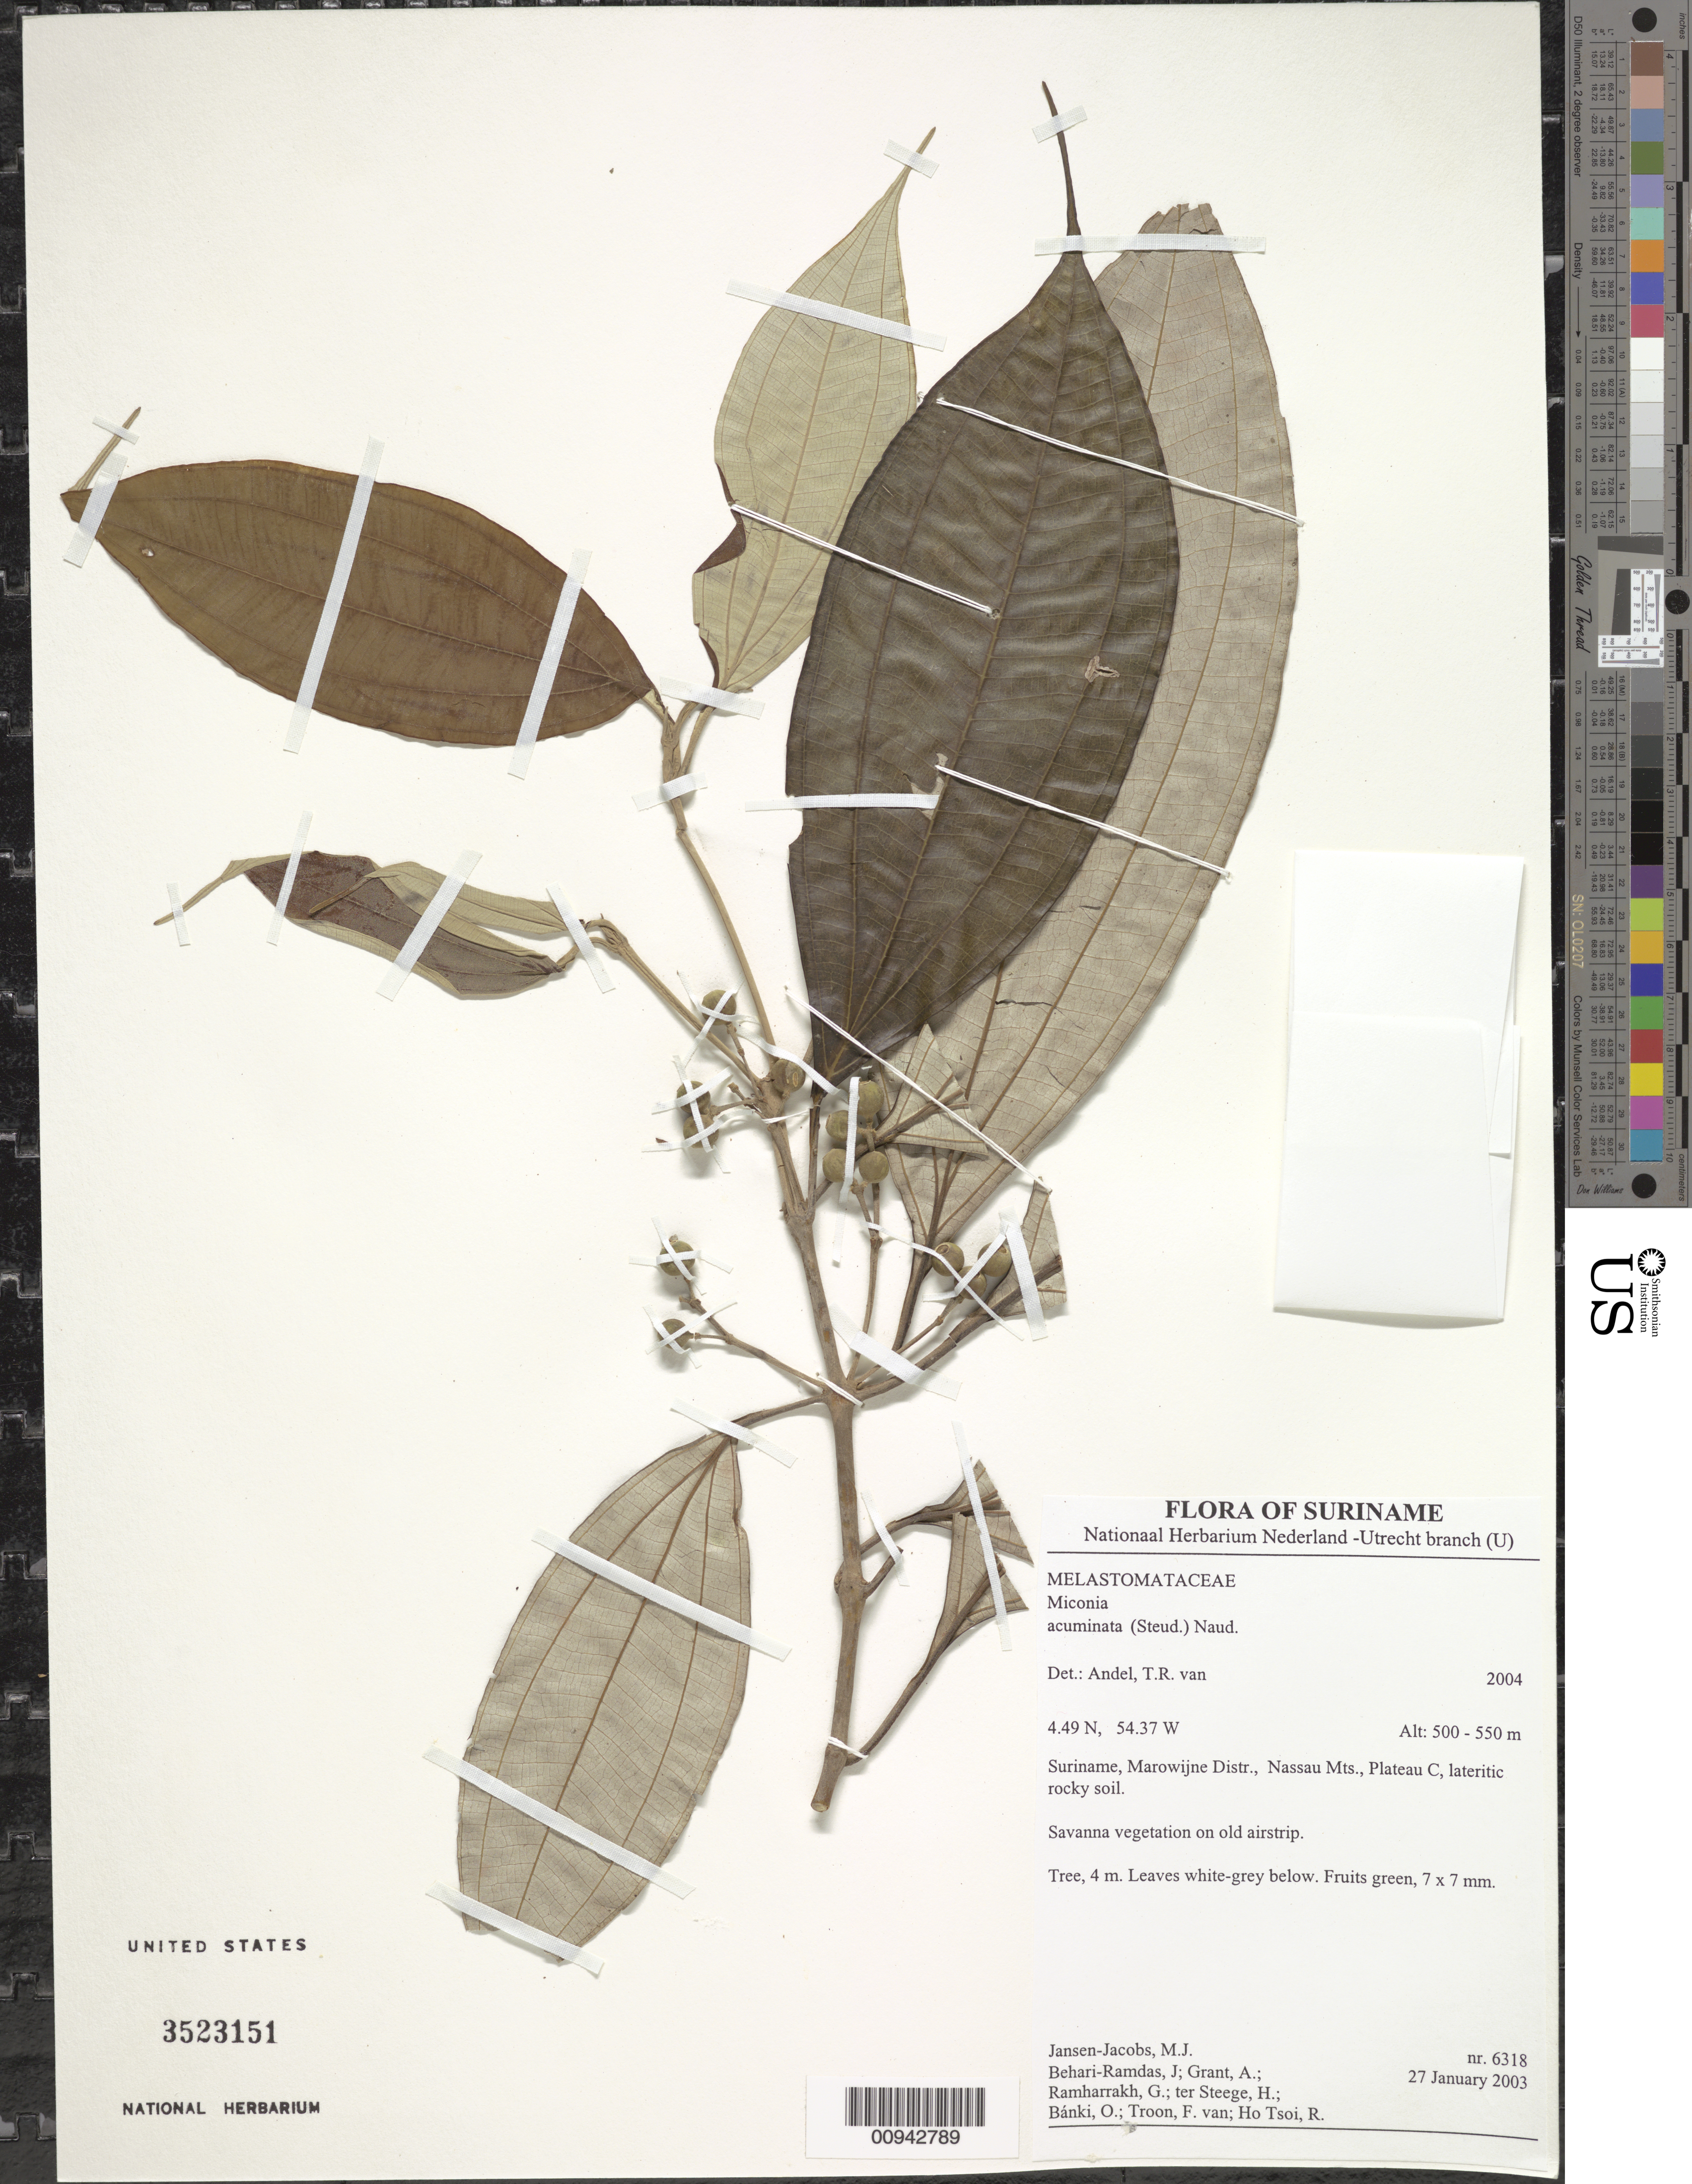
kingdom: Plantae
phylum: Tracheophyta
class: Magnoliopsida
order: Myrtales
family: Melastomataceae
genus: Miconia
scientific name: Miconia acuminata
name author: (Steud.) Naudin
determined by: Andel, Tinde R. van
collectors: M. J. Jansen-Jacobs, J. Behari-Ramdas, A. Grant, G. Ramharrakh, H. ter Steege, O. Bánki, F. Van Troon & R. Ho Tsoi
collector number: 6318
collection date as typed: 27-Jan-03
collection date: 2003-01-27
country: Suriname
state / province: Marowijne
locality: Nassau Mts., Plateau C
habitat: Lateritic rocky soil. Savanna vegetation on old airstrip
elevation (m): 500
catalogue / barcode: US 3523151